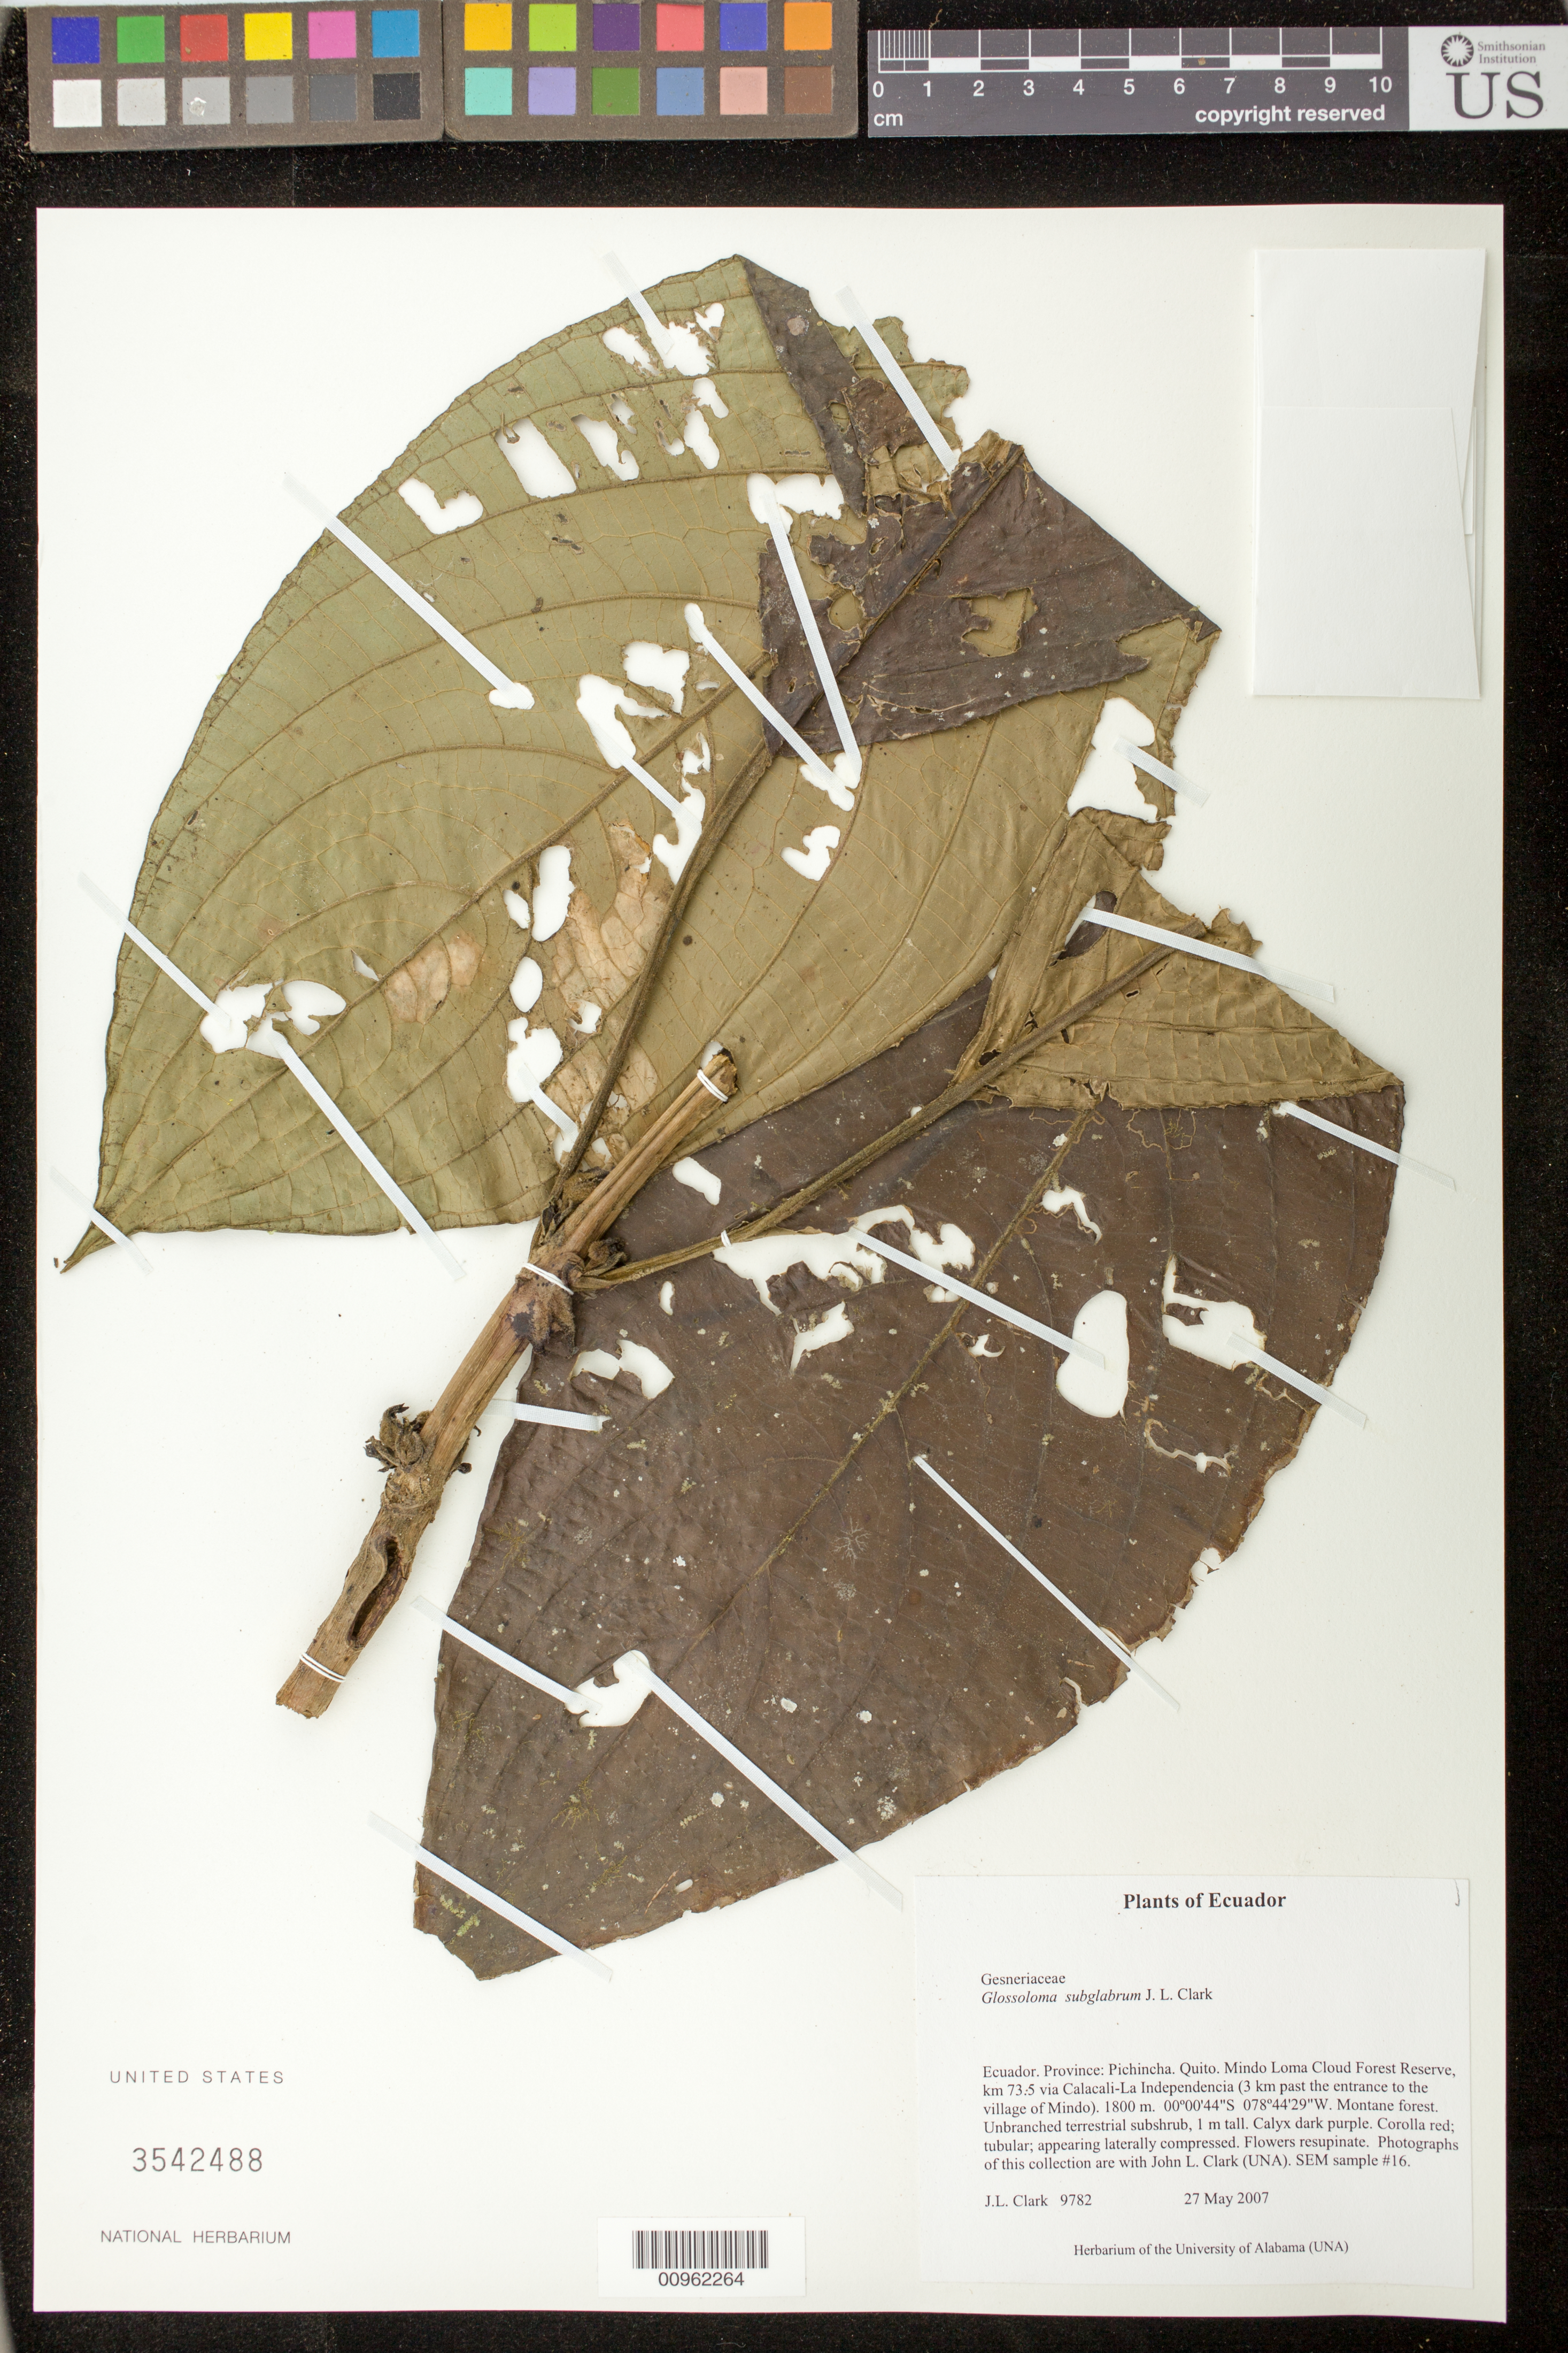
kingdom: Plantae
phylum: Tracheophyta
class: Magnoliopsida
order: Lamiales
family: Gesneriaceae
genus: Glossoloma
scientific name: Glossoloma subglabrum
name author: J.L. Clark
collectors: J. L. Clark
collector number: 9782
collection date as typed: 27 May 2007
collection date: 2007-05-27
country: Ecuador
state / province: Pichincha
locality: Quito. Mindo Loma Cloud Forest Reserve, km 73.5 via Calacali-La Independencia (3 km past the entrance to the village of Mindo)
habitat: Montane forest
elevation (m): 1800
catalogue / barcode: US 3542488